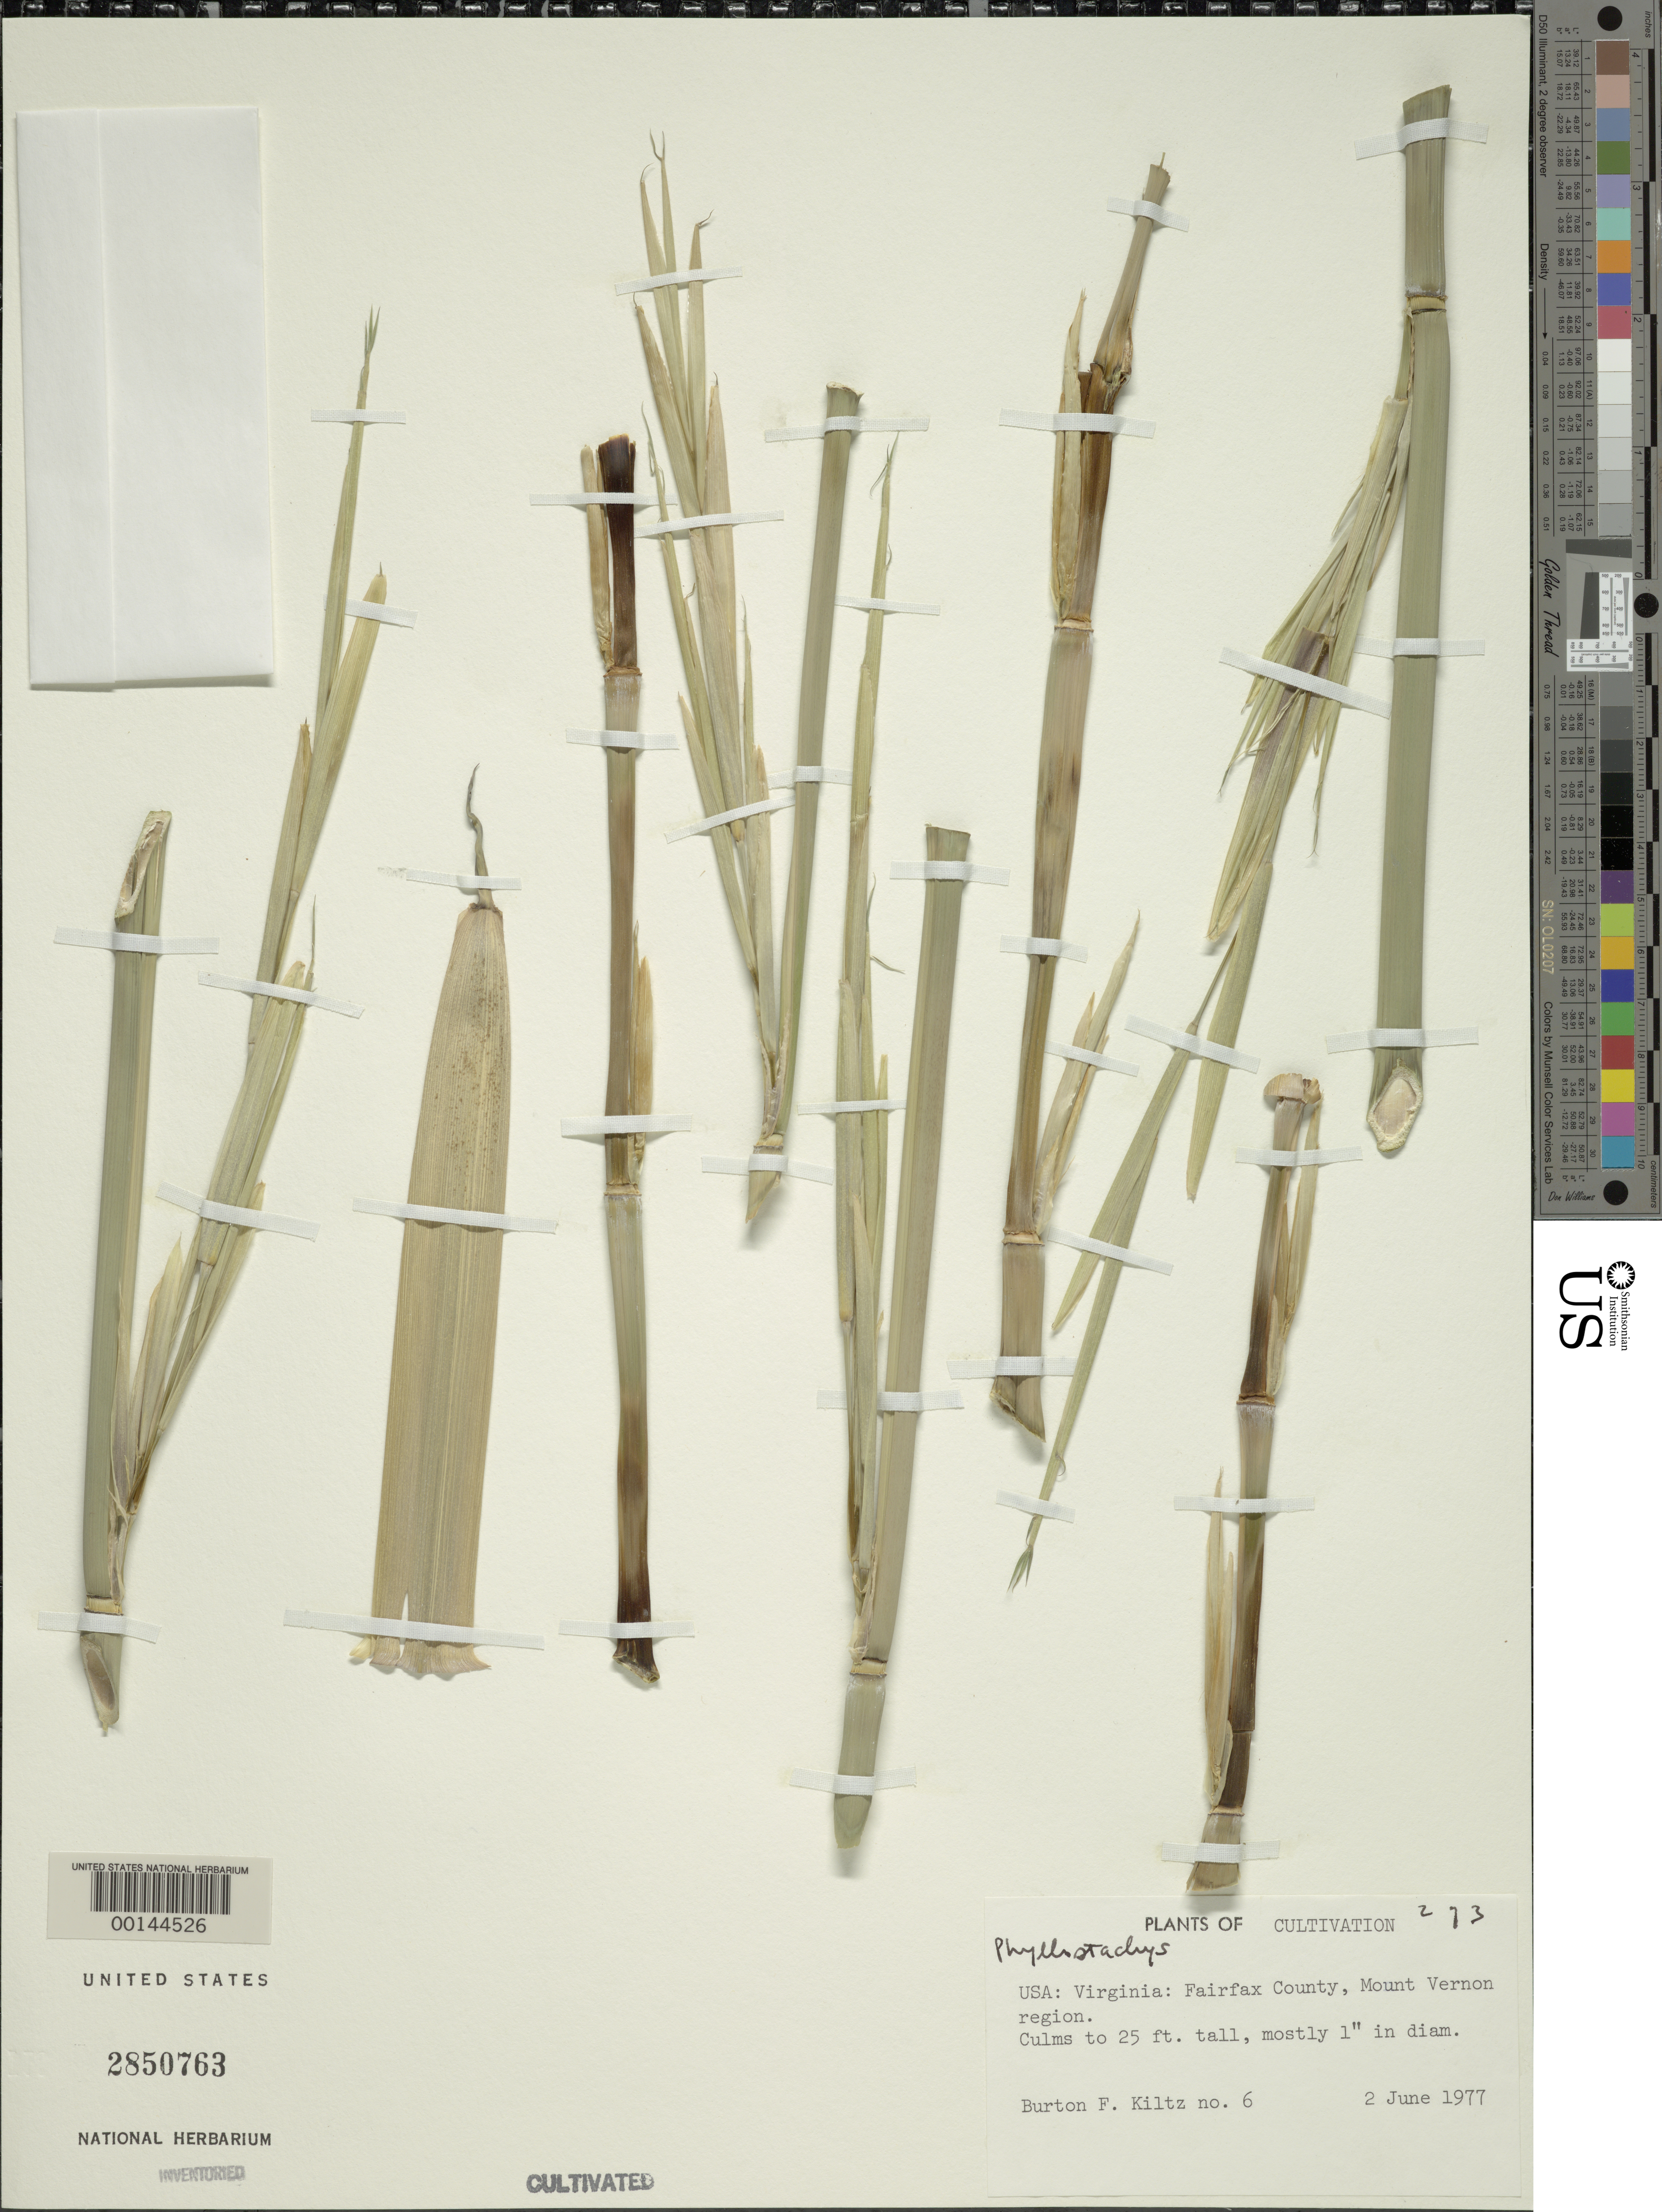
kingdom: Plantae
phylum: Tracheophyta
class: Liliopsida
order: Poales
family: Poaceae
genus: Phyllostachys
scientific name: Phyllostachys sp.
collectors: B. Kiltz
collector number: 6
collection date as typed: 02 Jun 1977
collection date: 1977-06-02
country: United States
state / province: Virginia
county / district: Fairfax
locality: Mount vernon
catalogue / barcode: US 2850763